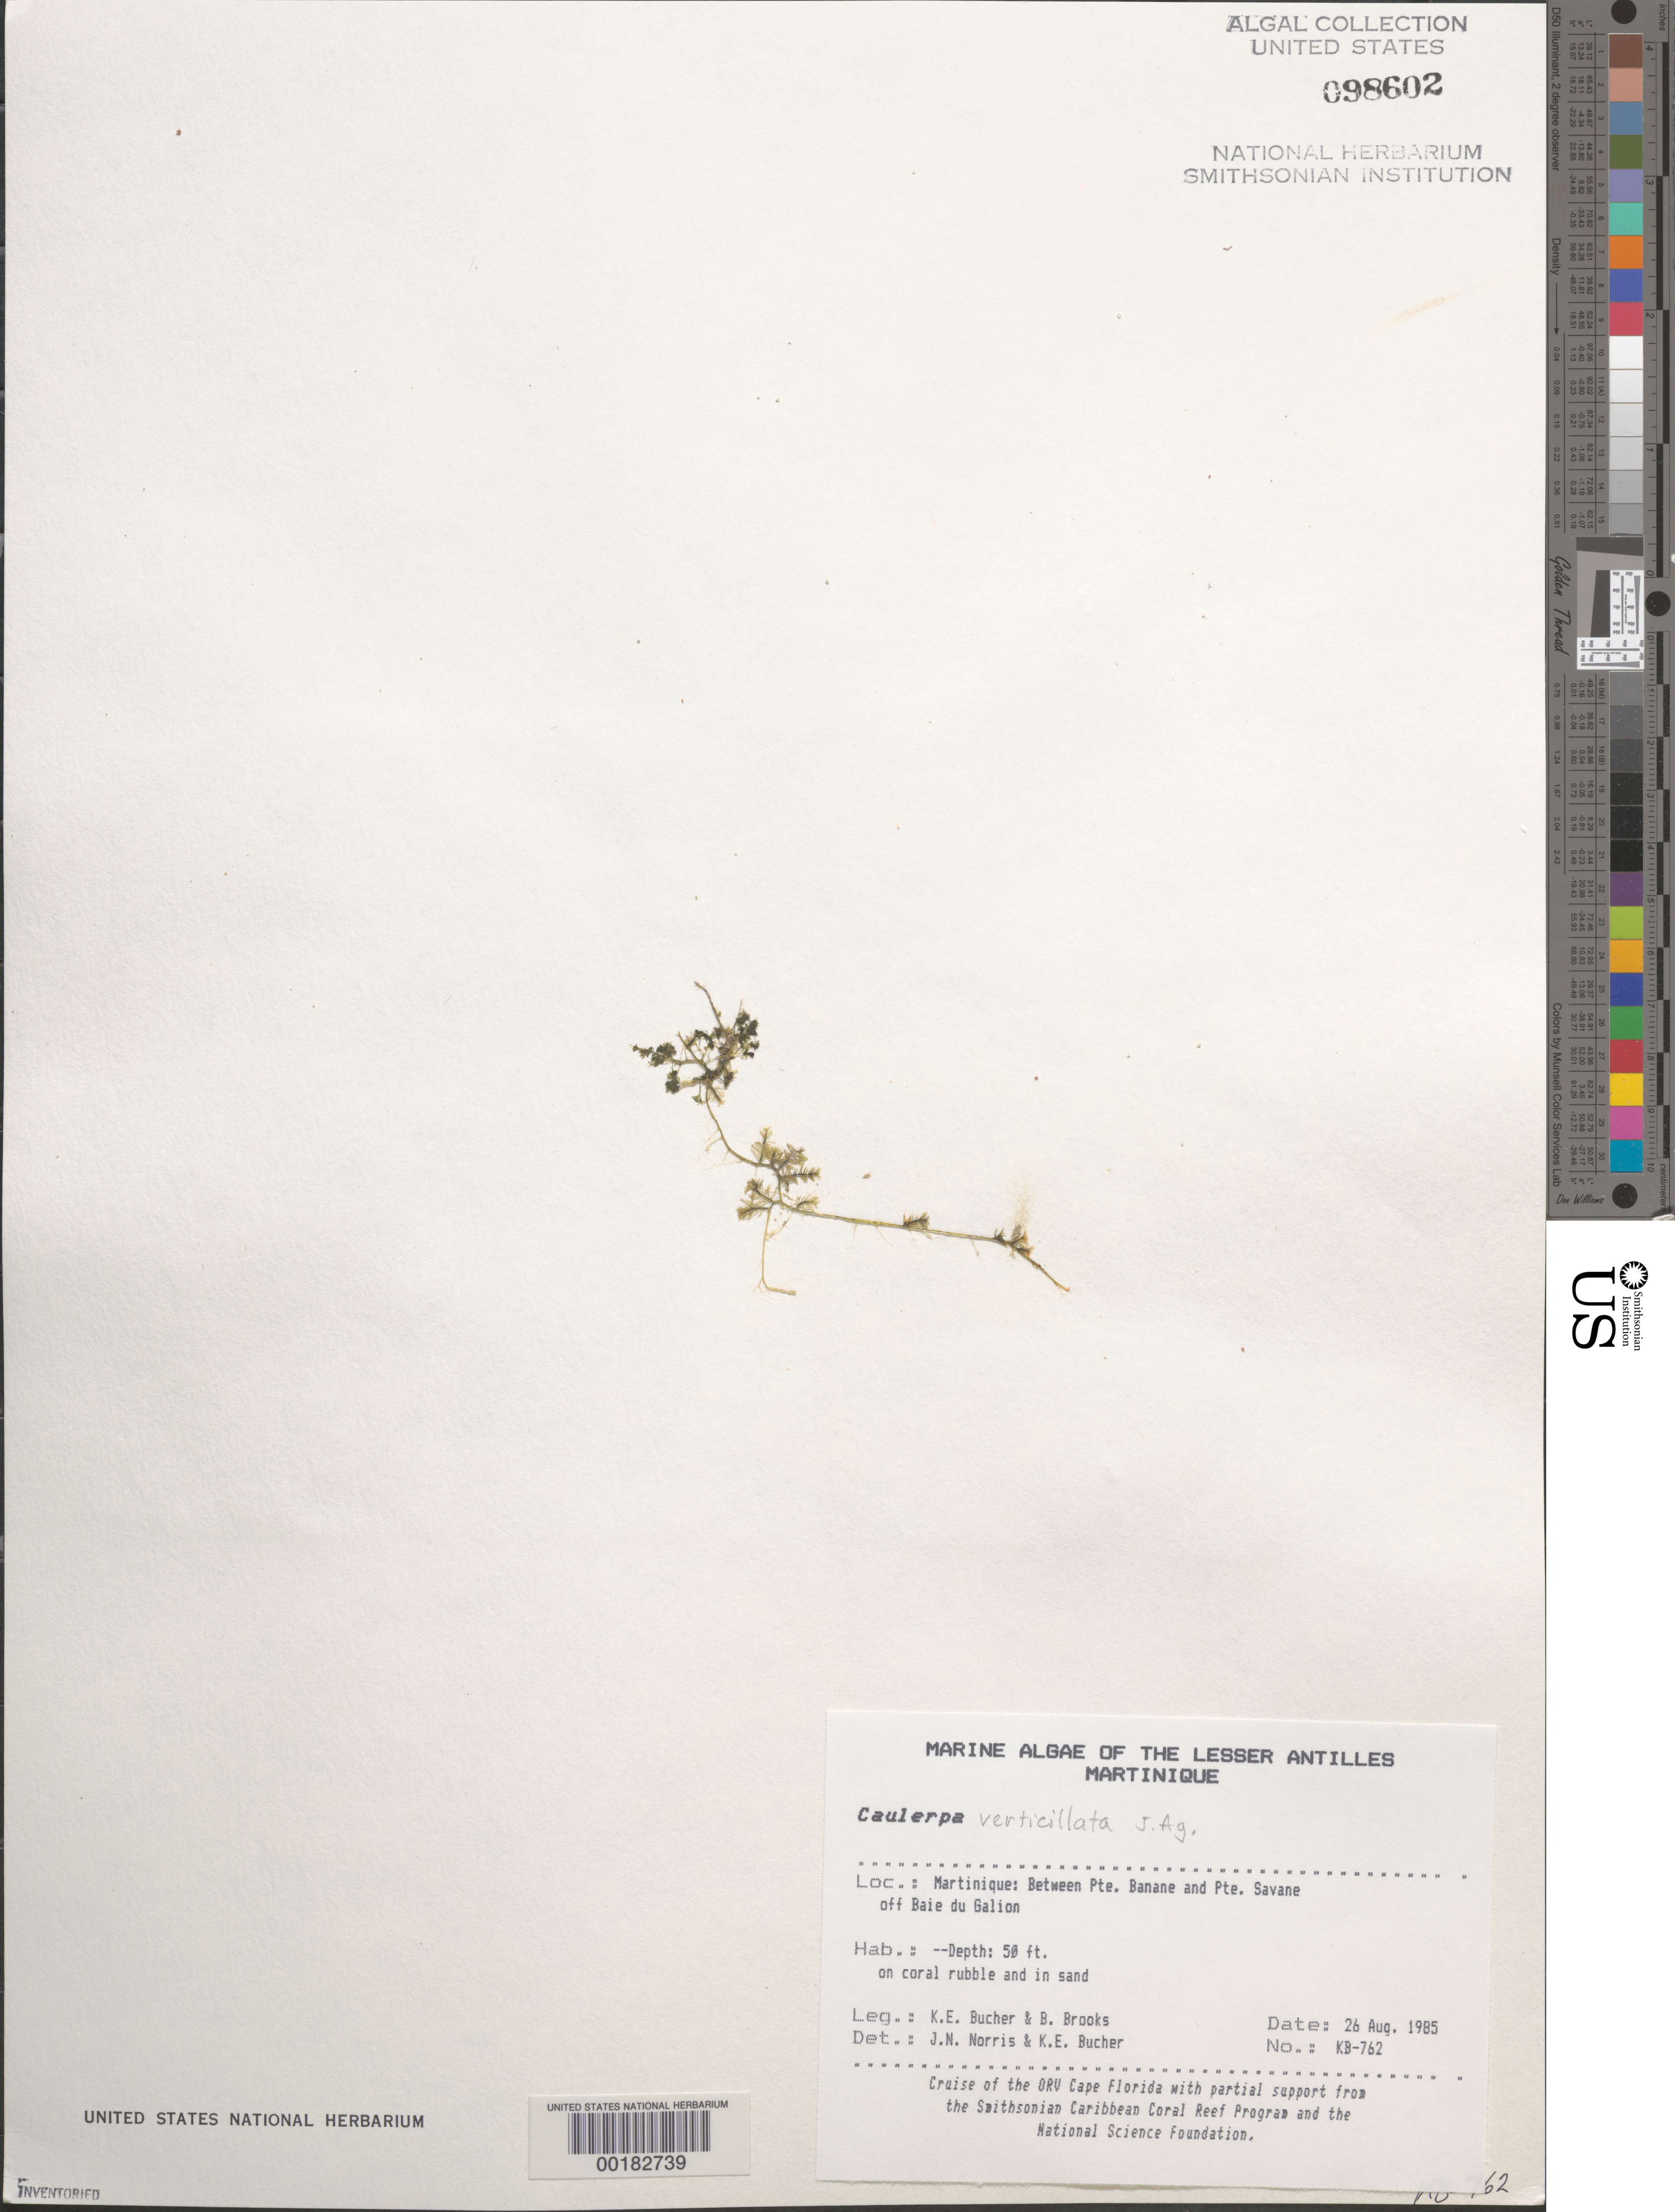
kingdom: Plantae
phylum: Chlorophyta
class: Ulvophyceae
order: Bryopsidales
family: Caulerpaceae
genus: Caulerpa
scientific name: Caulerpa verticillata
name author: J. Agardh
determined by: Norris, J. N.; Bucher, K. E.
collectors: K. E. Bucher & B. Brooks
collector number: Kb-762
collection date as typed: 26 Aug 1985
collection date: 1985-08-26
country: Martinique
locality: Between Pointe Banane and Pointe Savane, off Baie du Galion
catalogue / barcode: US 98602